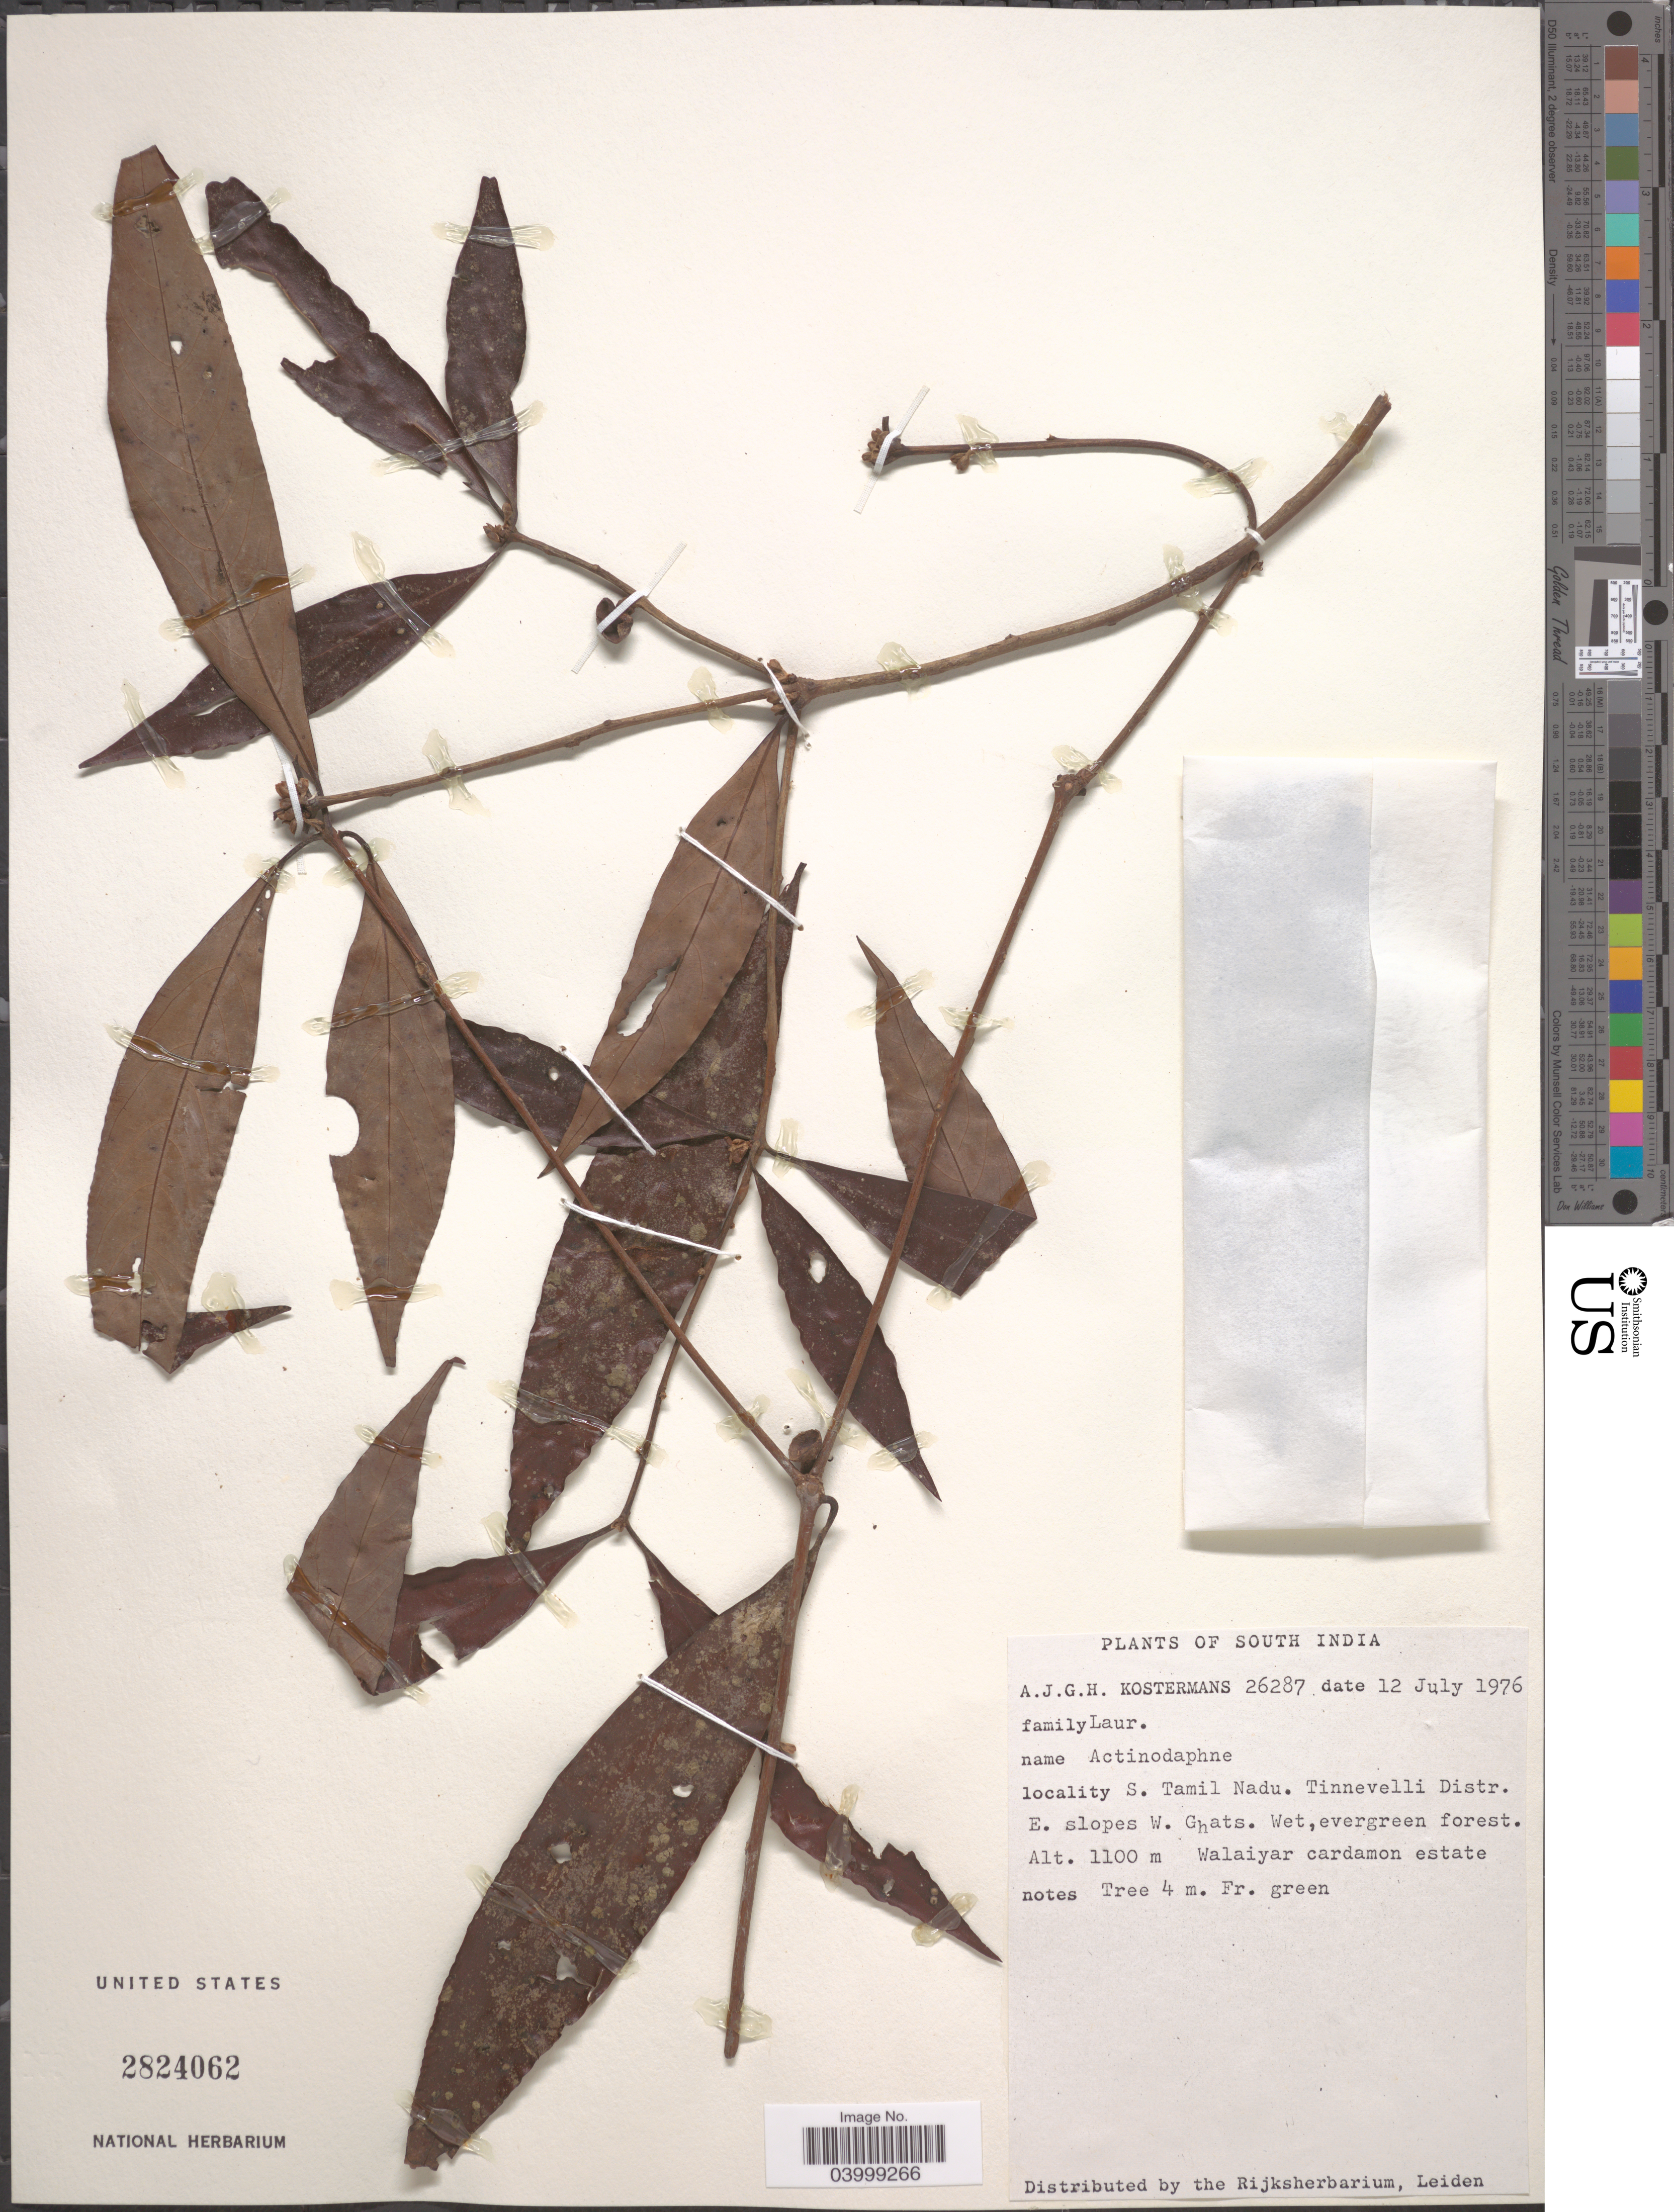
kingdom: Plantae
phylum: Tracheophyta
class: Magnoliopsida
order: Laurales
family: Lauraceae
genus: Actinodaphne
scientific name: Actinodaphne sp.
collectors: A. J. G. Kostermans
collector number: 26287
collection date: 1976-07-12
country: India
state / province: Tamil Nadu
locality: South India. S. Tamil Nadu. Tinnevelli Distr. E. slopes W. Ghats. Walaiyar cardamon estate.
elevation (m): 1100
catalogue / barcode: US 2824062